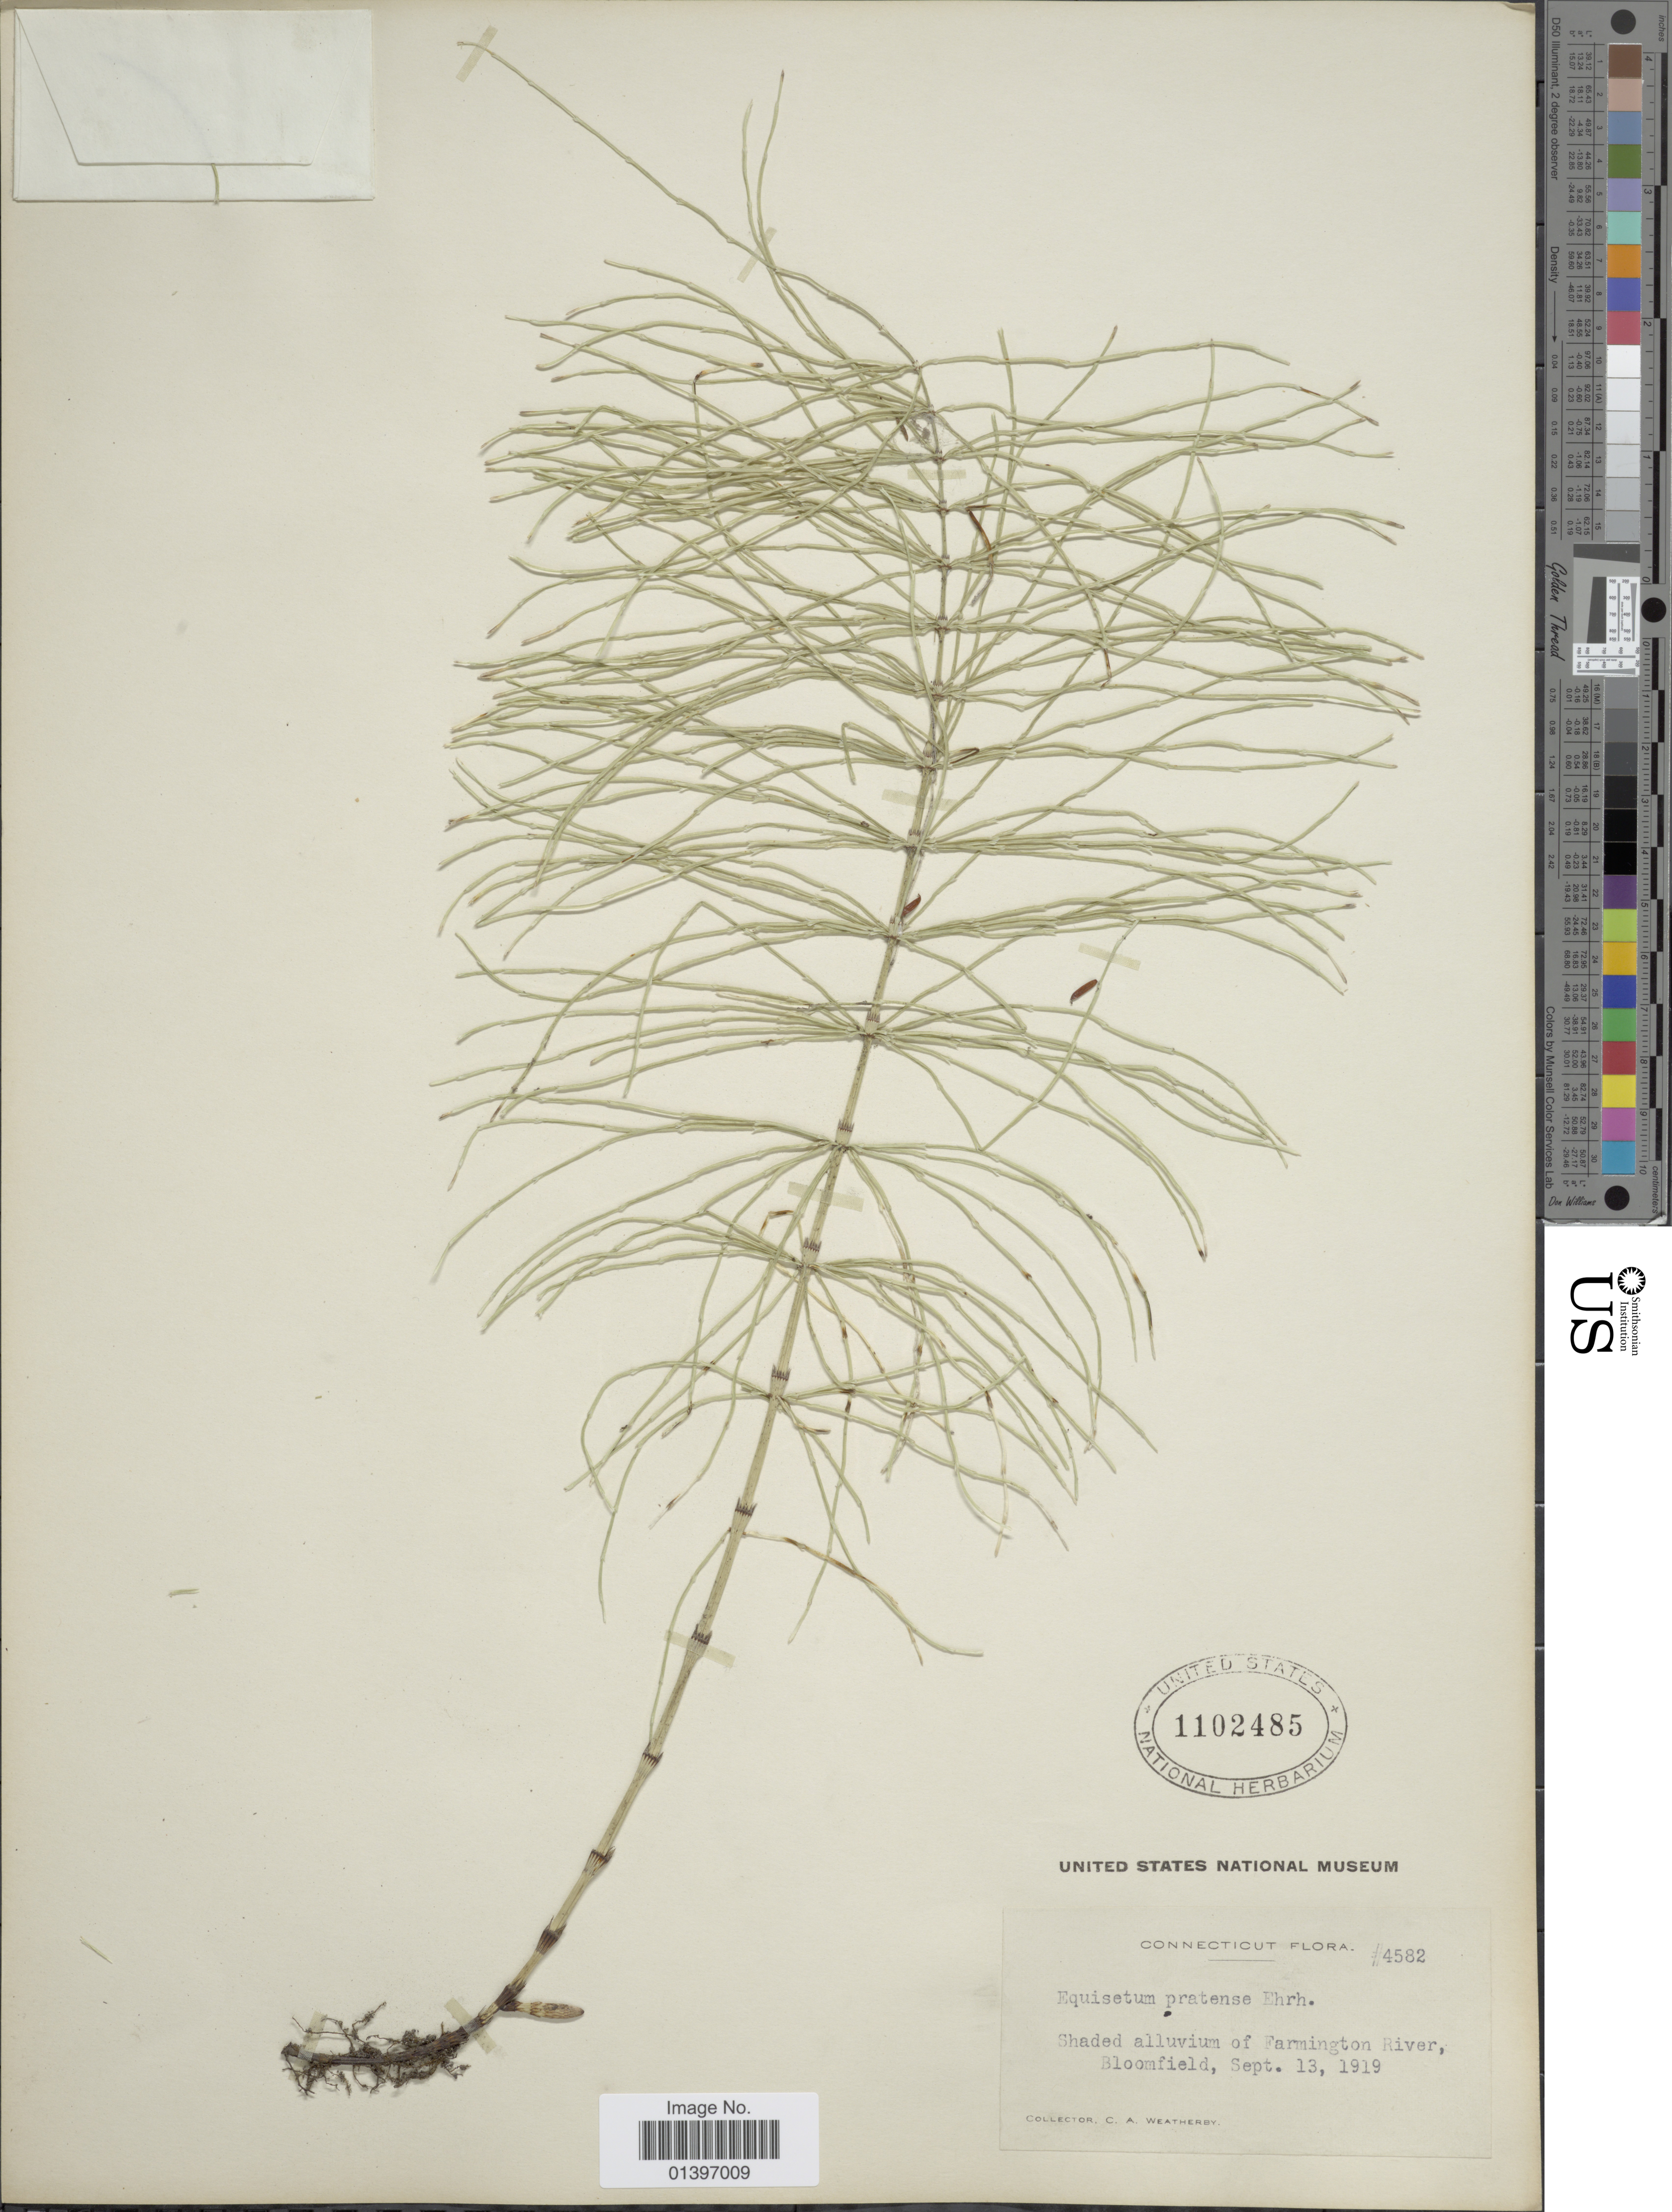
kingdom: Plantae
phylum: Tracheophyta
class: Polypodiopsida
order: Equisetales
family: Equisetaceae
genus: Equisetum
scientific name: Equisetum pratense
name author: Ehrh.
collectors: C. A. Weatherby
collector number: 4582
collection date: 1919-09-13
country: United States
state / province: Connecticut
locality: Shaded alluvium of Farmington river, Bloomfield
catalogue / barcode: US 1102485